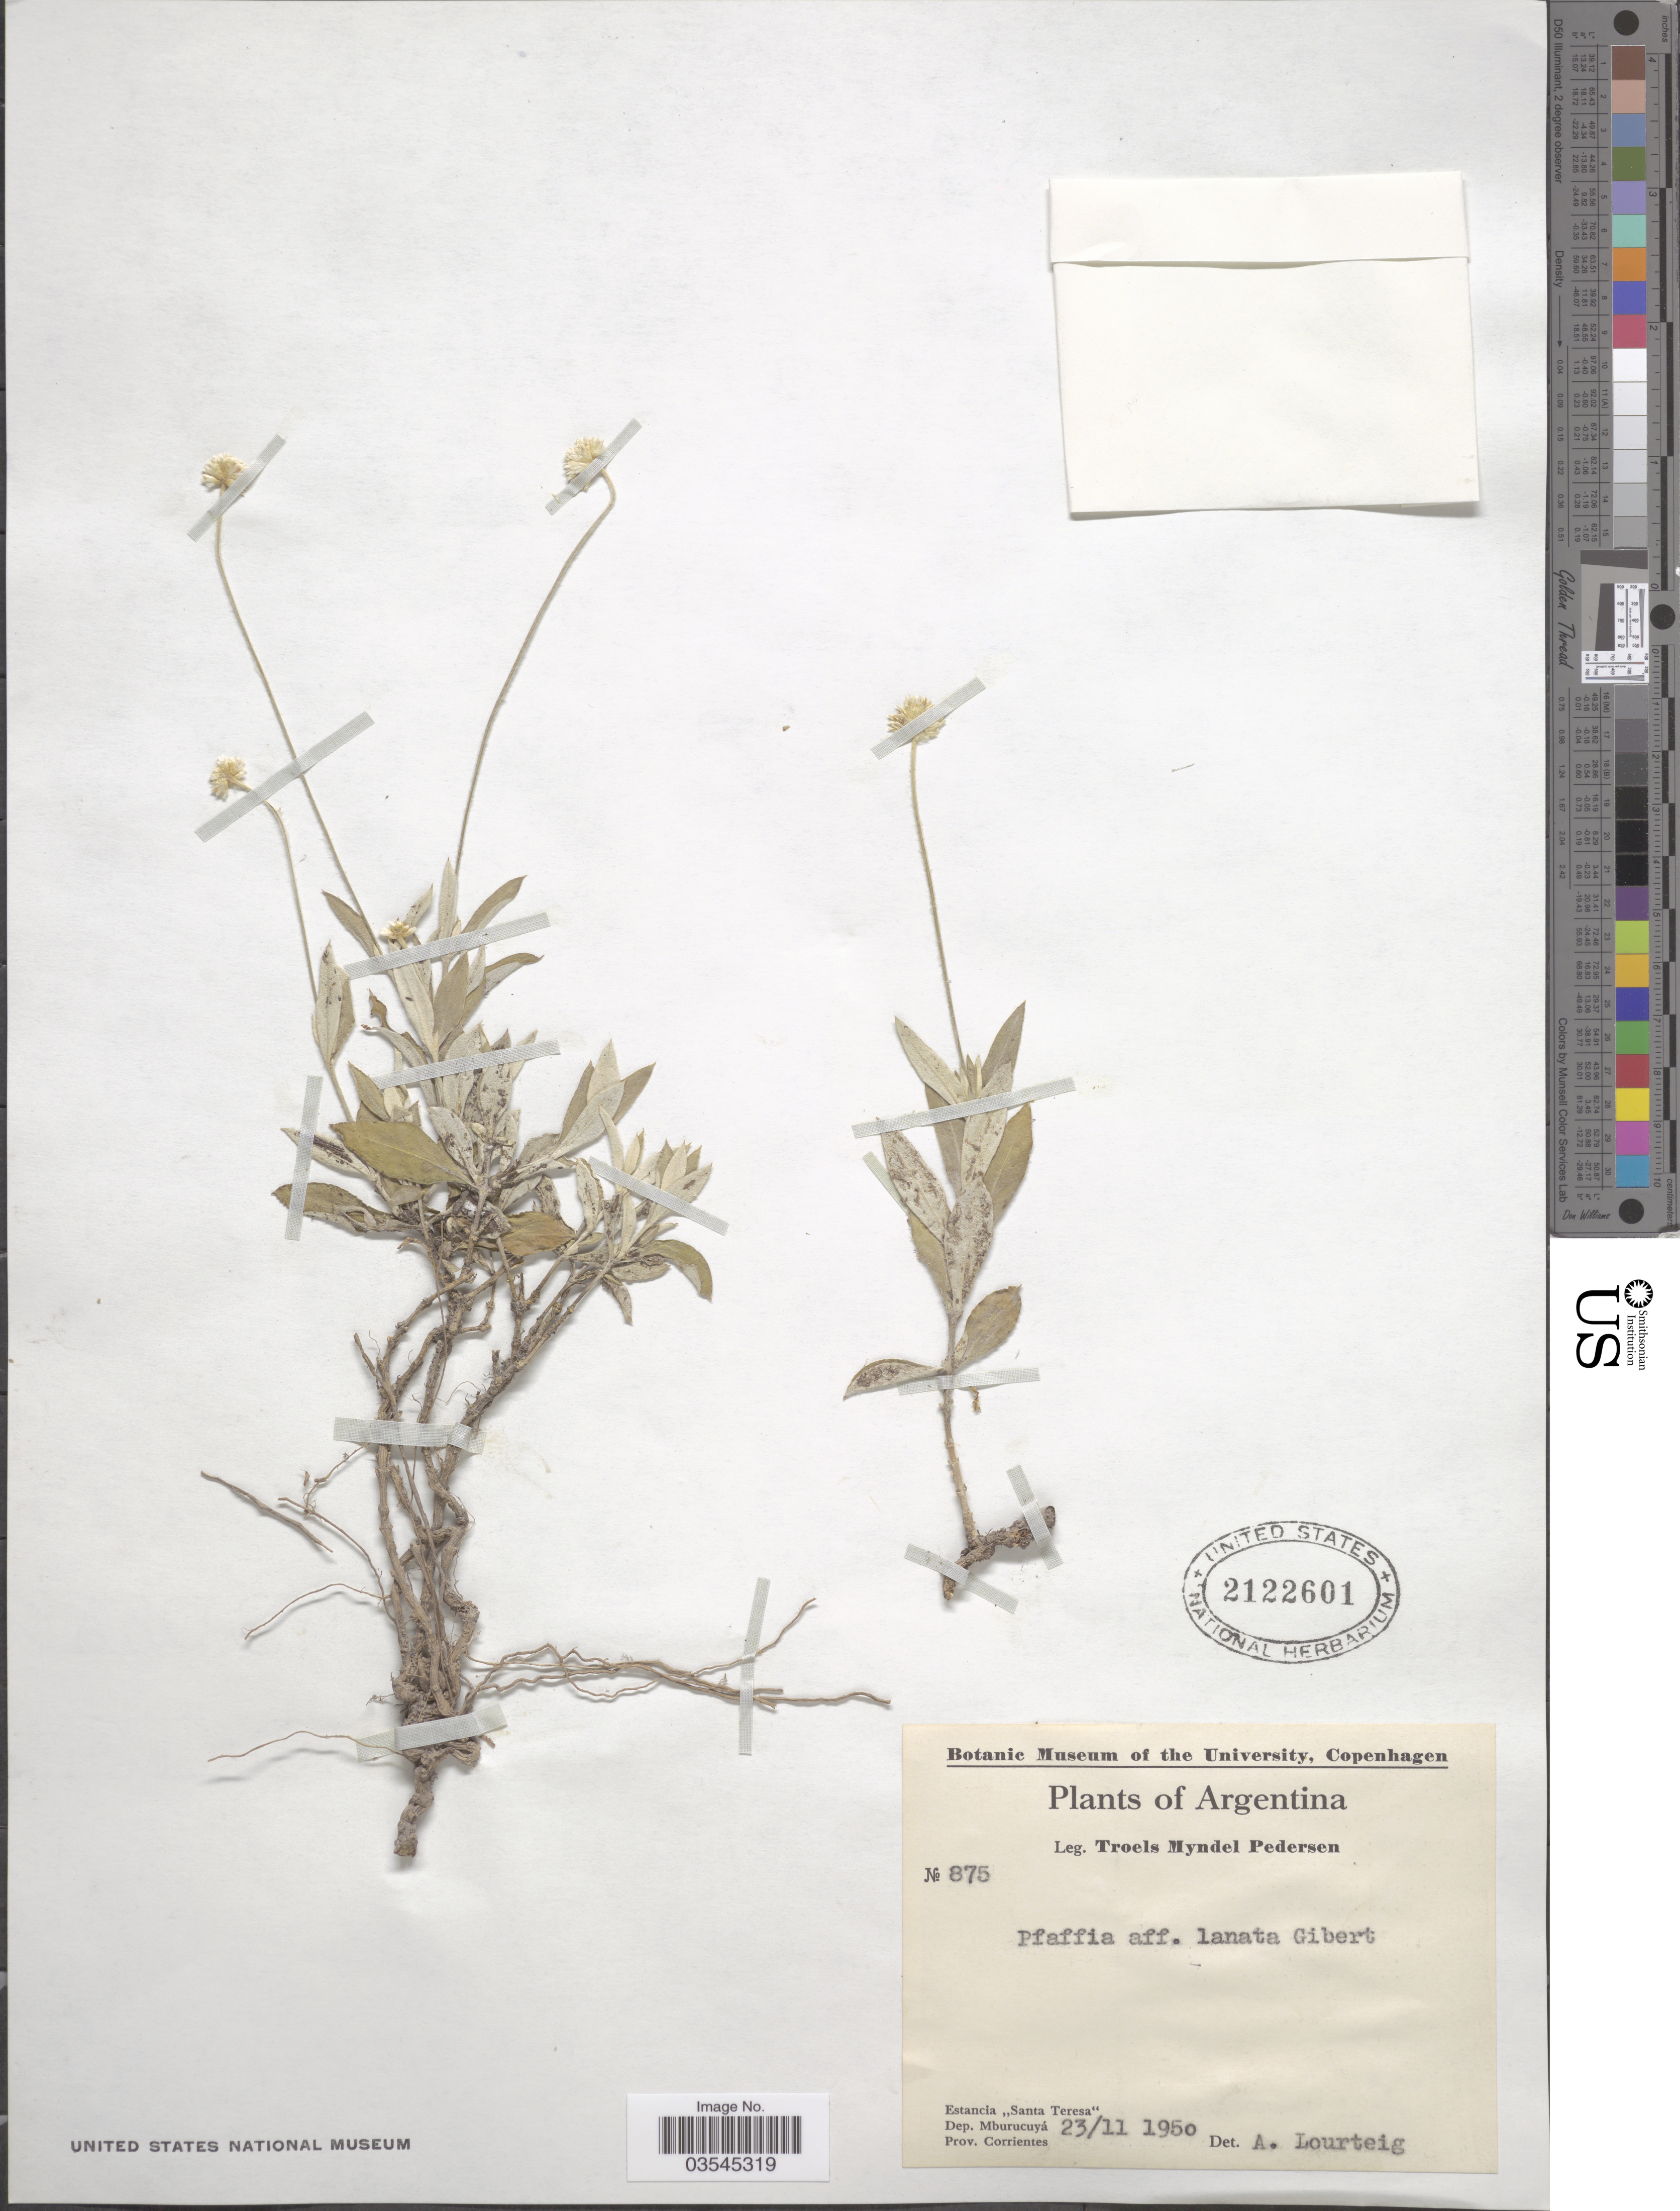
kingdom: Plantae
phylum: Tracheophyta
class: Magnoliopsida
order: Caryophyllales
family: Amaranthaceae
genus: Pfaffia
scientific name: Pfaffia gnaphaloides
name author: (L. f.) Mart.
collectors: T. Pederson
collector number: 875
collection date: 1950-11-23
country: Argentina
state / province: Corrientes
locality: Estancia "Santa Teresa" Dep. Mburucuyá.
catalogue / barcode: US 2122601